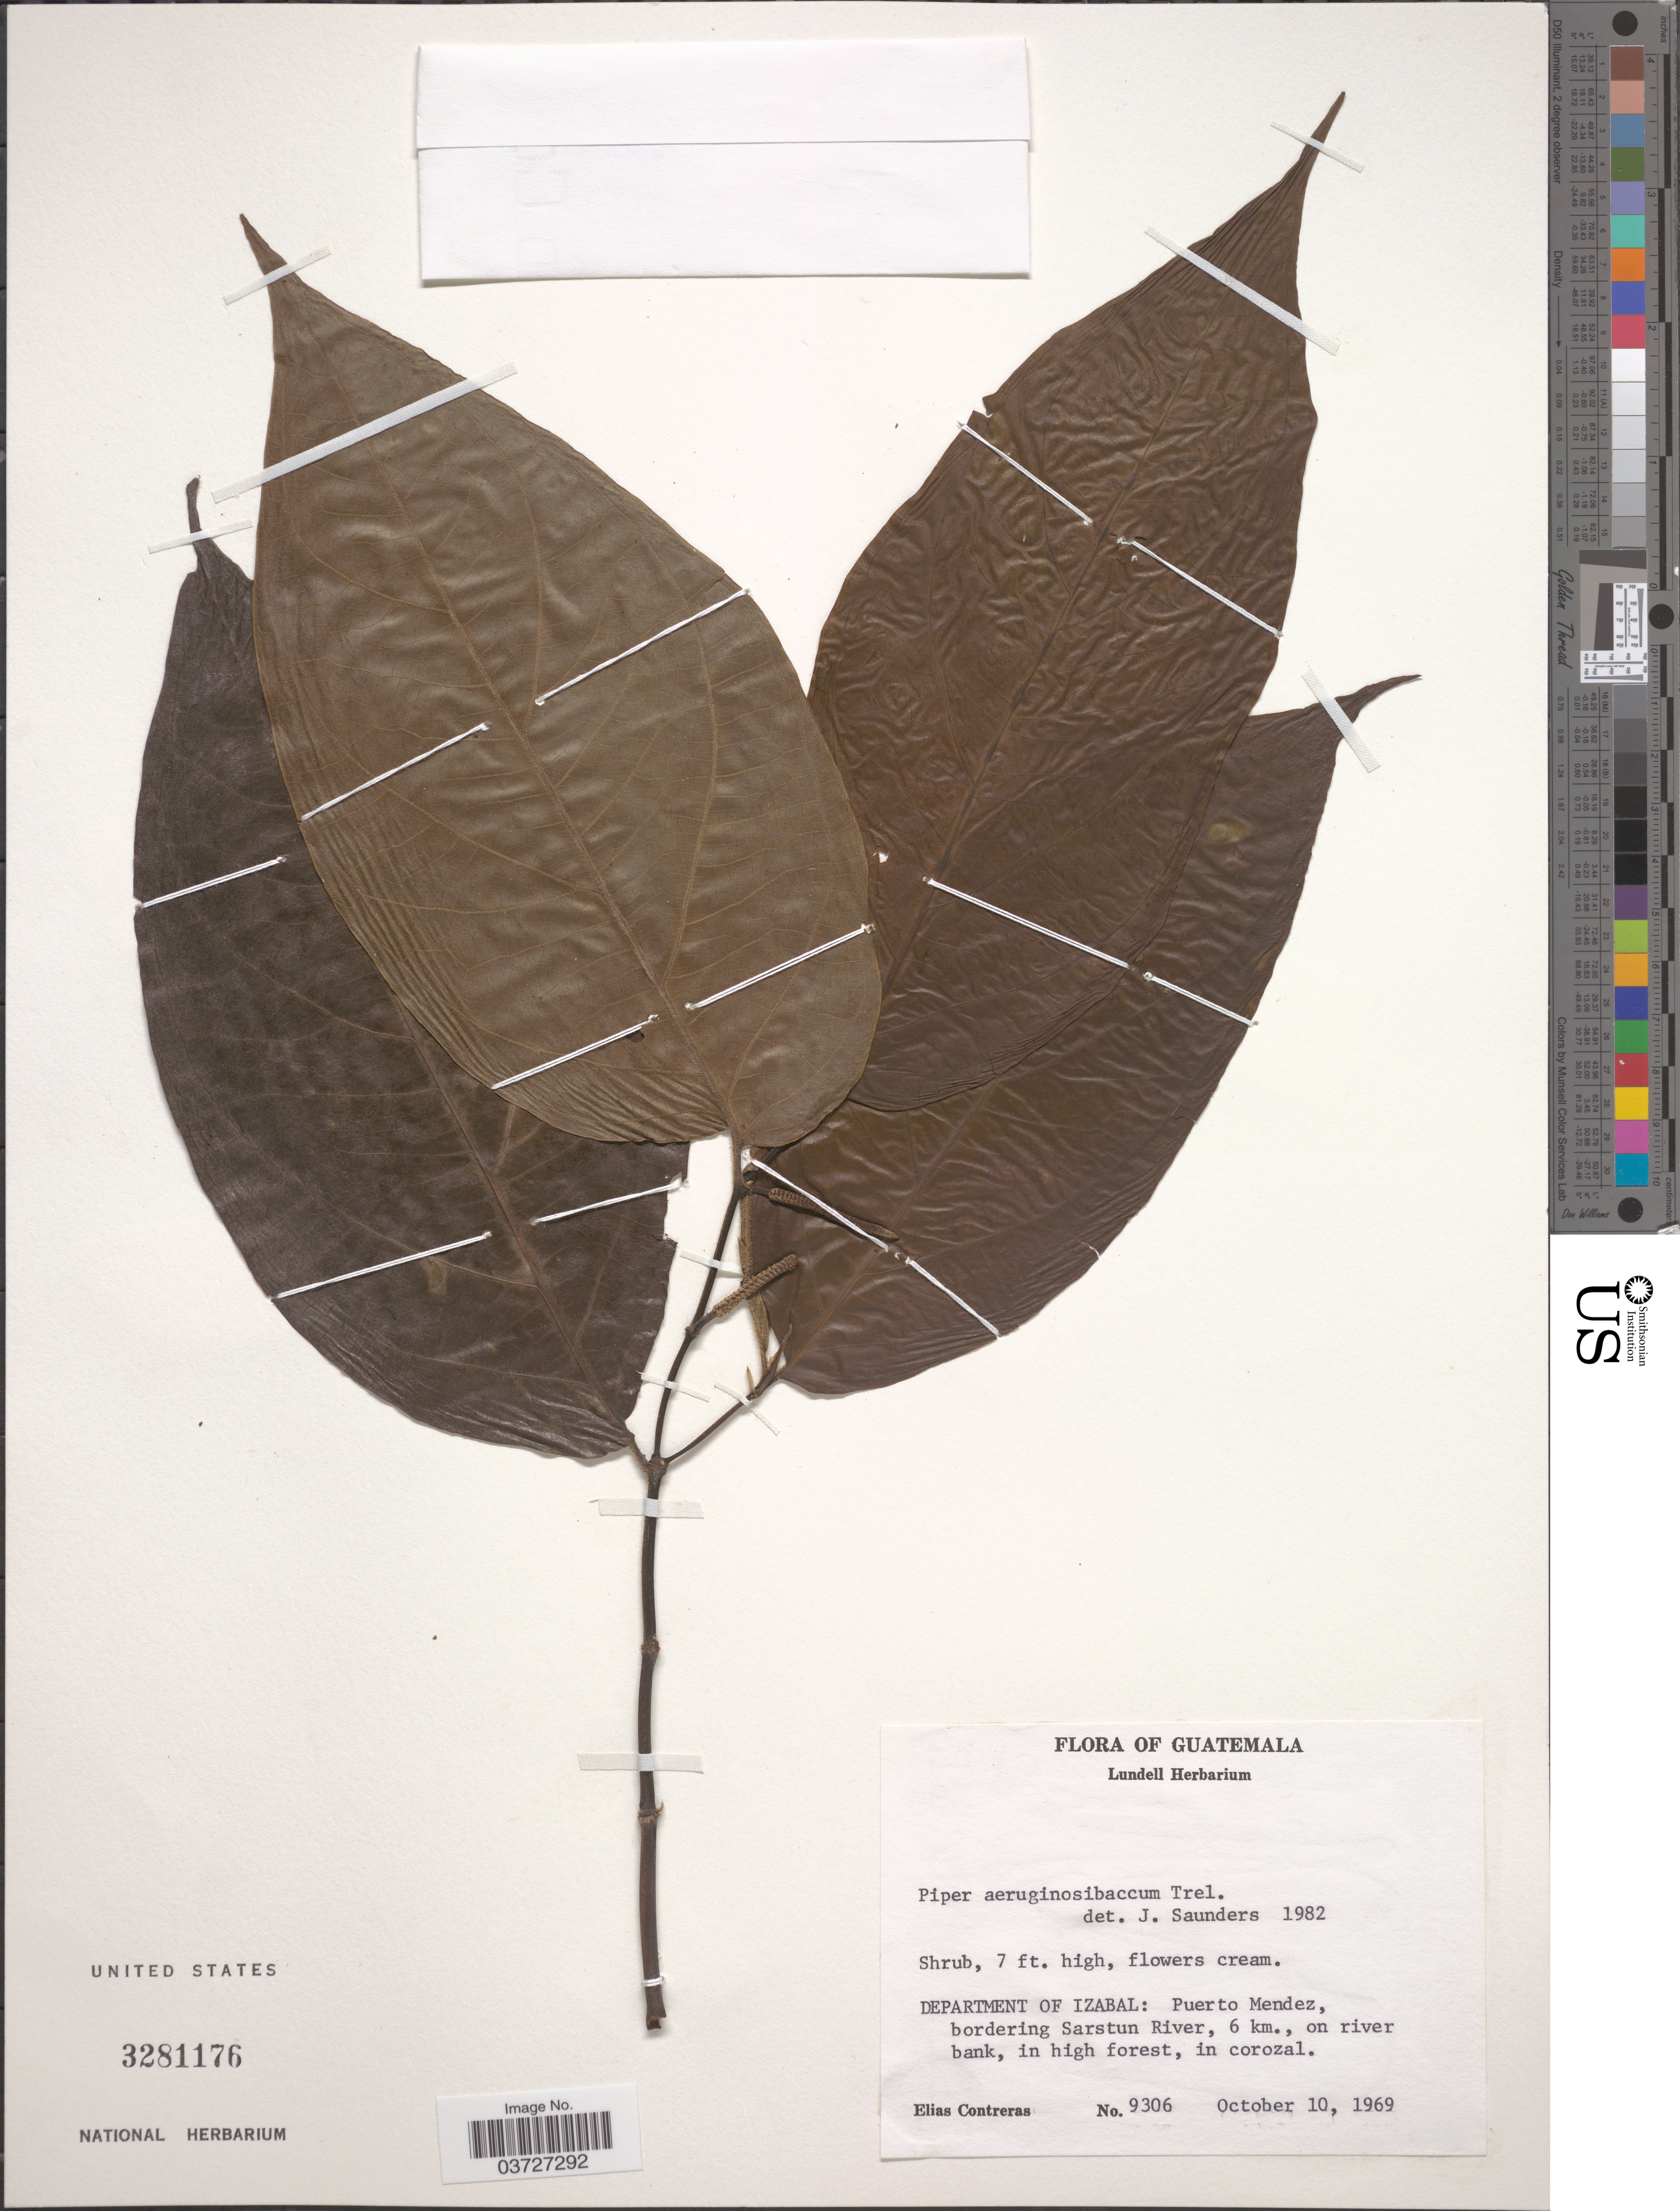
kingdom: Plantae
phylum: Tracheophyta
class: Magnoliopsida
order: Piperales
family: Piperaceae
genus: Piper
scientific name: Piper aeruginosibaccum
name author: Trel.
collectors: E. Contreras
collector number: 9306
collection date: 1969-10-10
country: Guatemala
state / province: Izabal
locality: Department of Izabal: Puerto Mendez, bordering Sarstun River, 6 km., on river bank, in high forest, in corozal.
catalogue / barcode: US 3281176